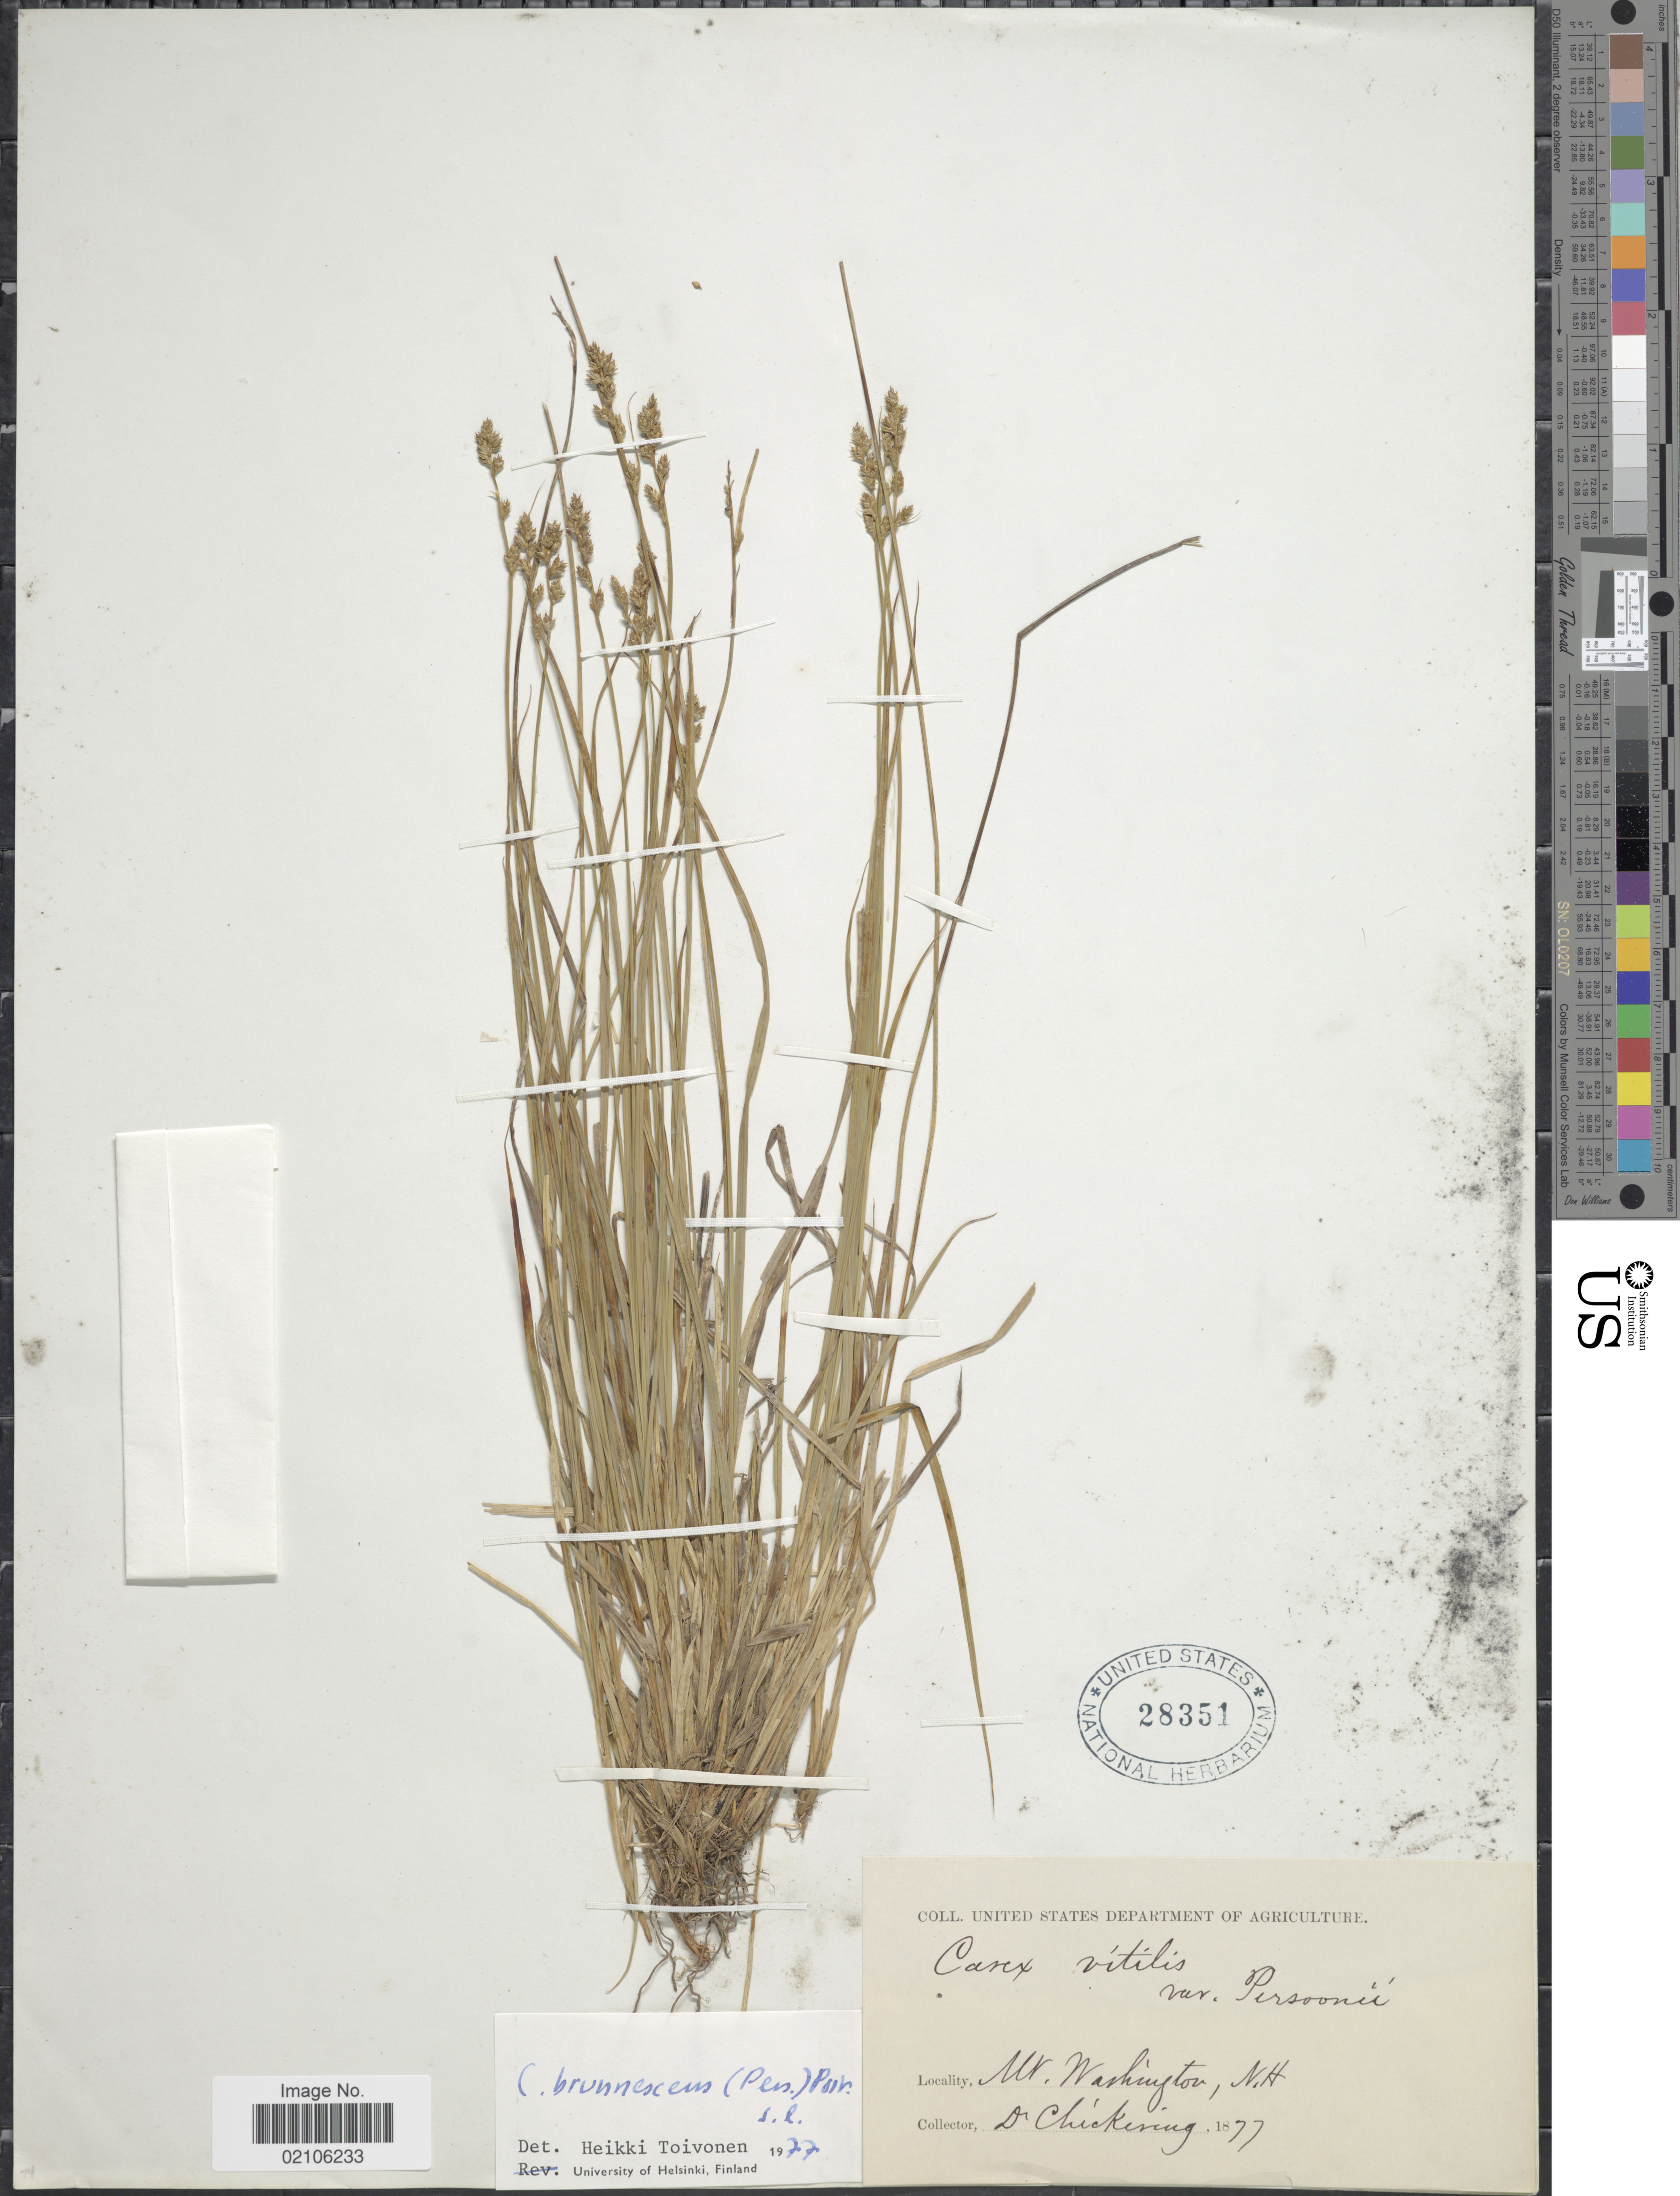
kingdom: Plantae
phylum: Tracheophyta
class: Liliopsida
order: Poales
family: Cyperaceae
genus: Carex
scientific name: Carex brunnescens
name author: (Pers.) Poir.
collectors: Chickering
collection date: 1877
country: United States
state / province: New Hampshire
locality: Mt. Washington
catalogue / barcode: US 28351